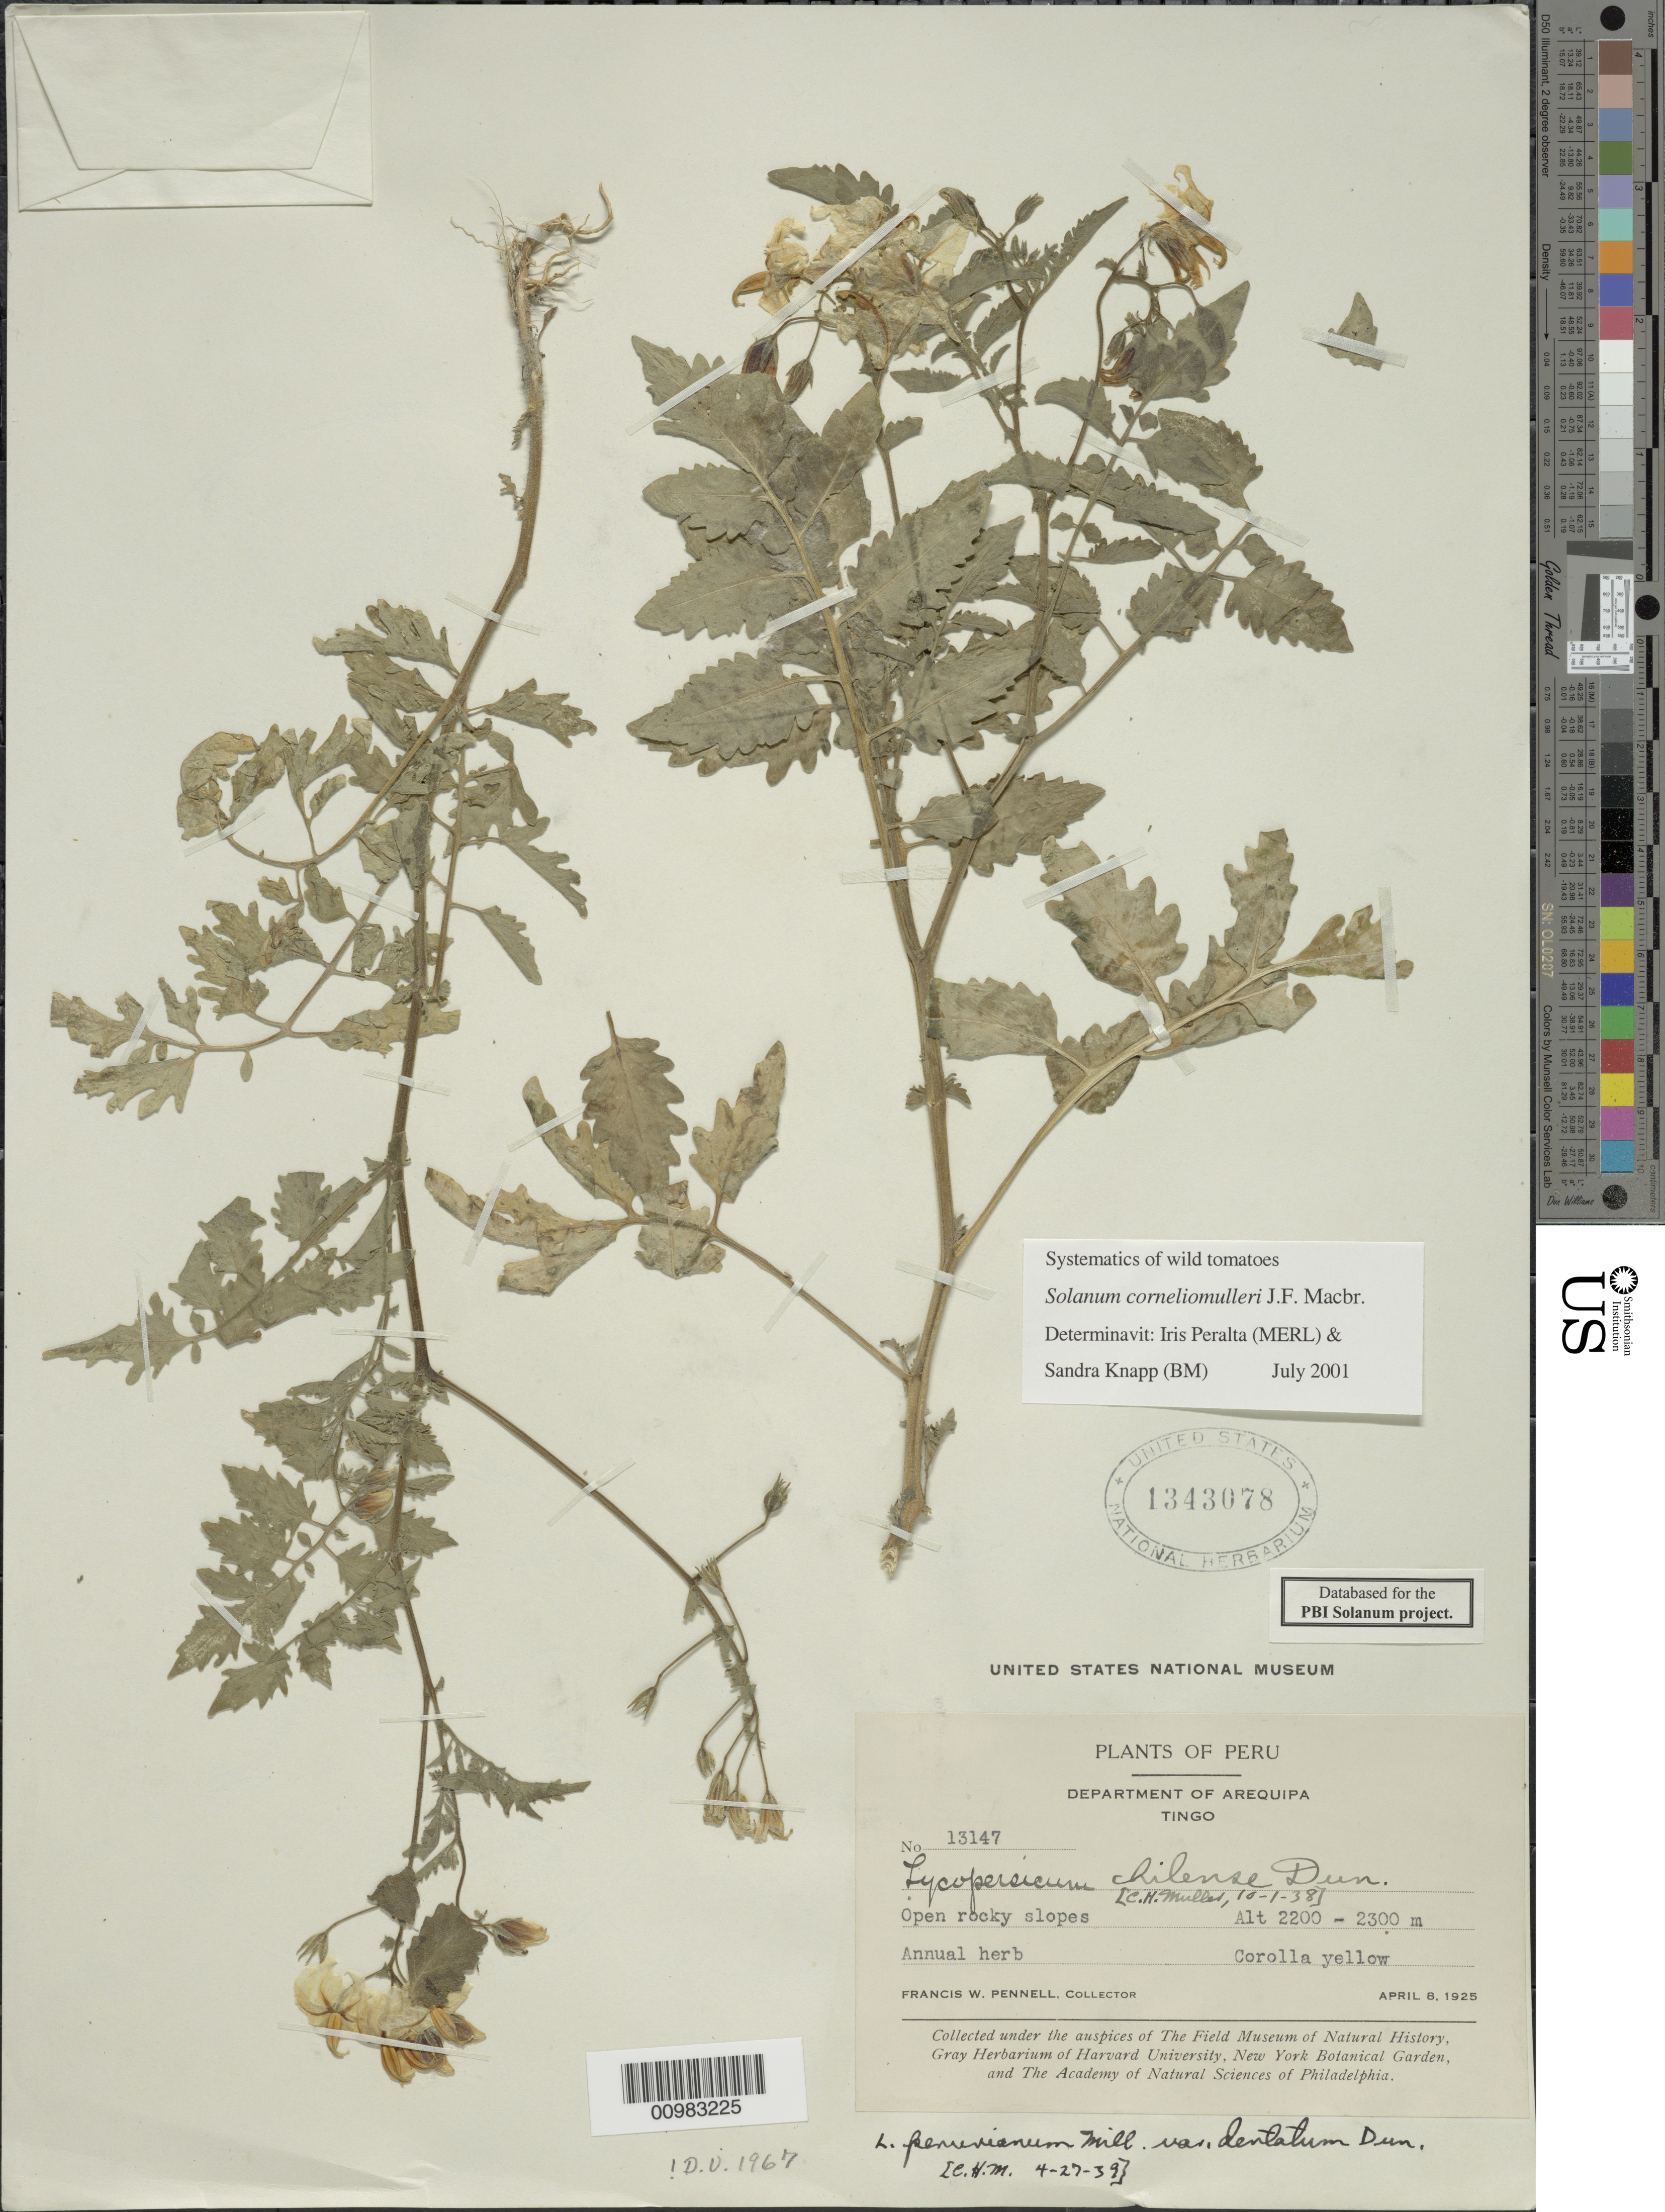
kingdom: Plantae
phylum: Tracheophyta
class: Magnoliopsida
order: Solanales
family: Solanaceae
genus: Solanum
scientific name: Solanum corneliomulleri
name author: J.F. Macbr.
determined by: Peralta, Iris E.; Knapp, S. D.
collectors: F. W. Pennell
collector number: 13147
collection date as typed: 8 Apr 1925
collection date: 1925-04-08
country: Peru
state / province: Arequipa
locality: Tingo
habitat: open rocky slope, abundant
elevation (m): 2200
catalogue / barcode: US 1343078